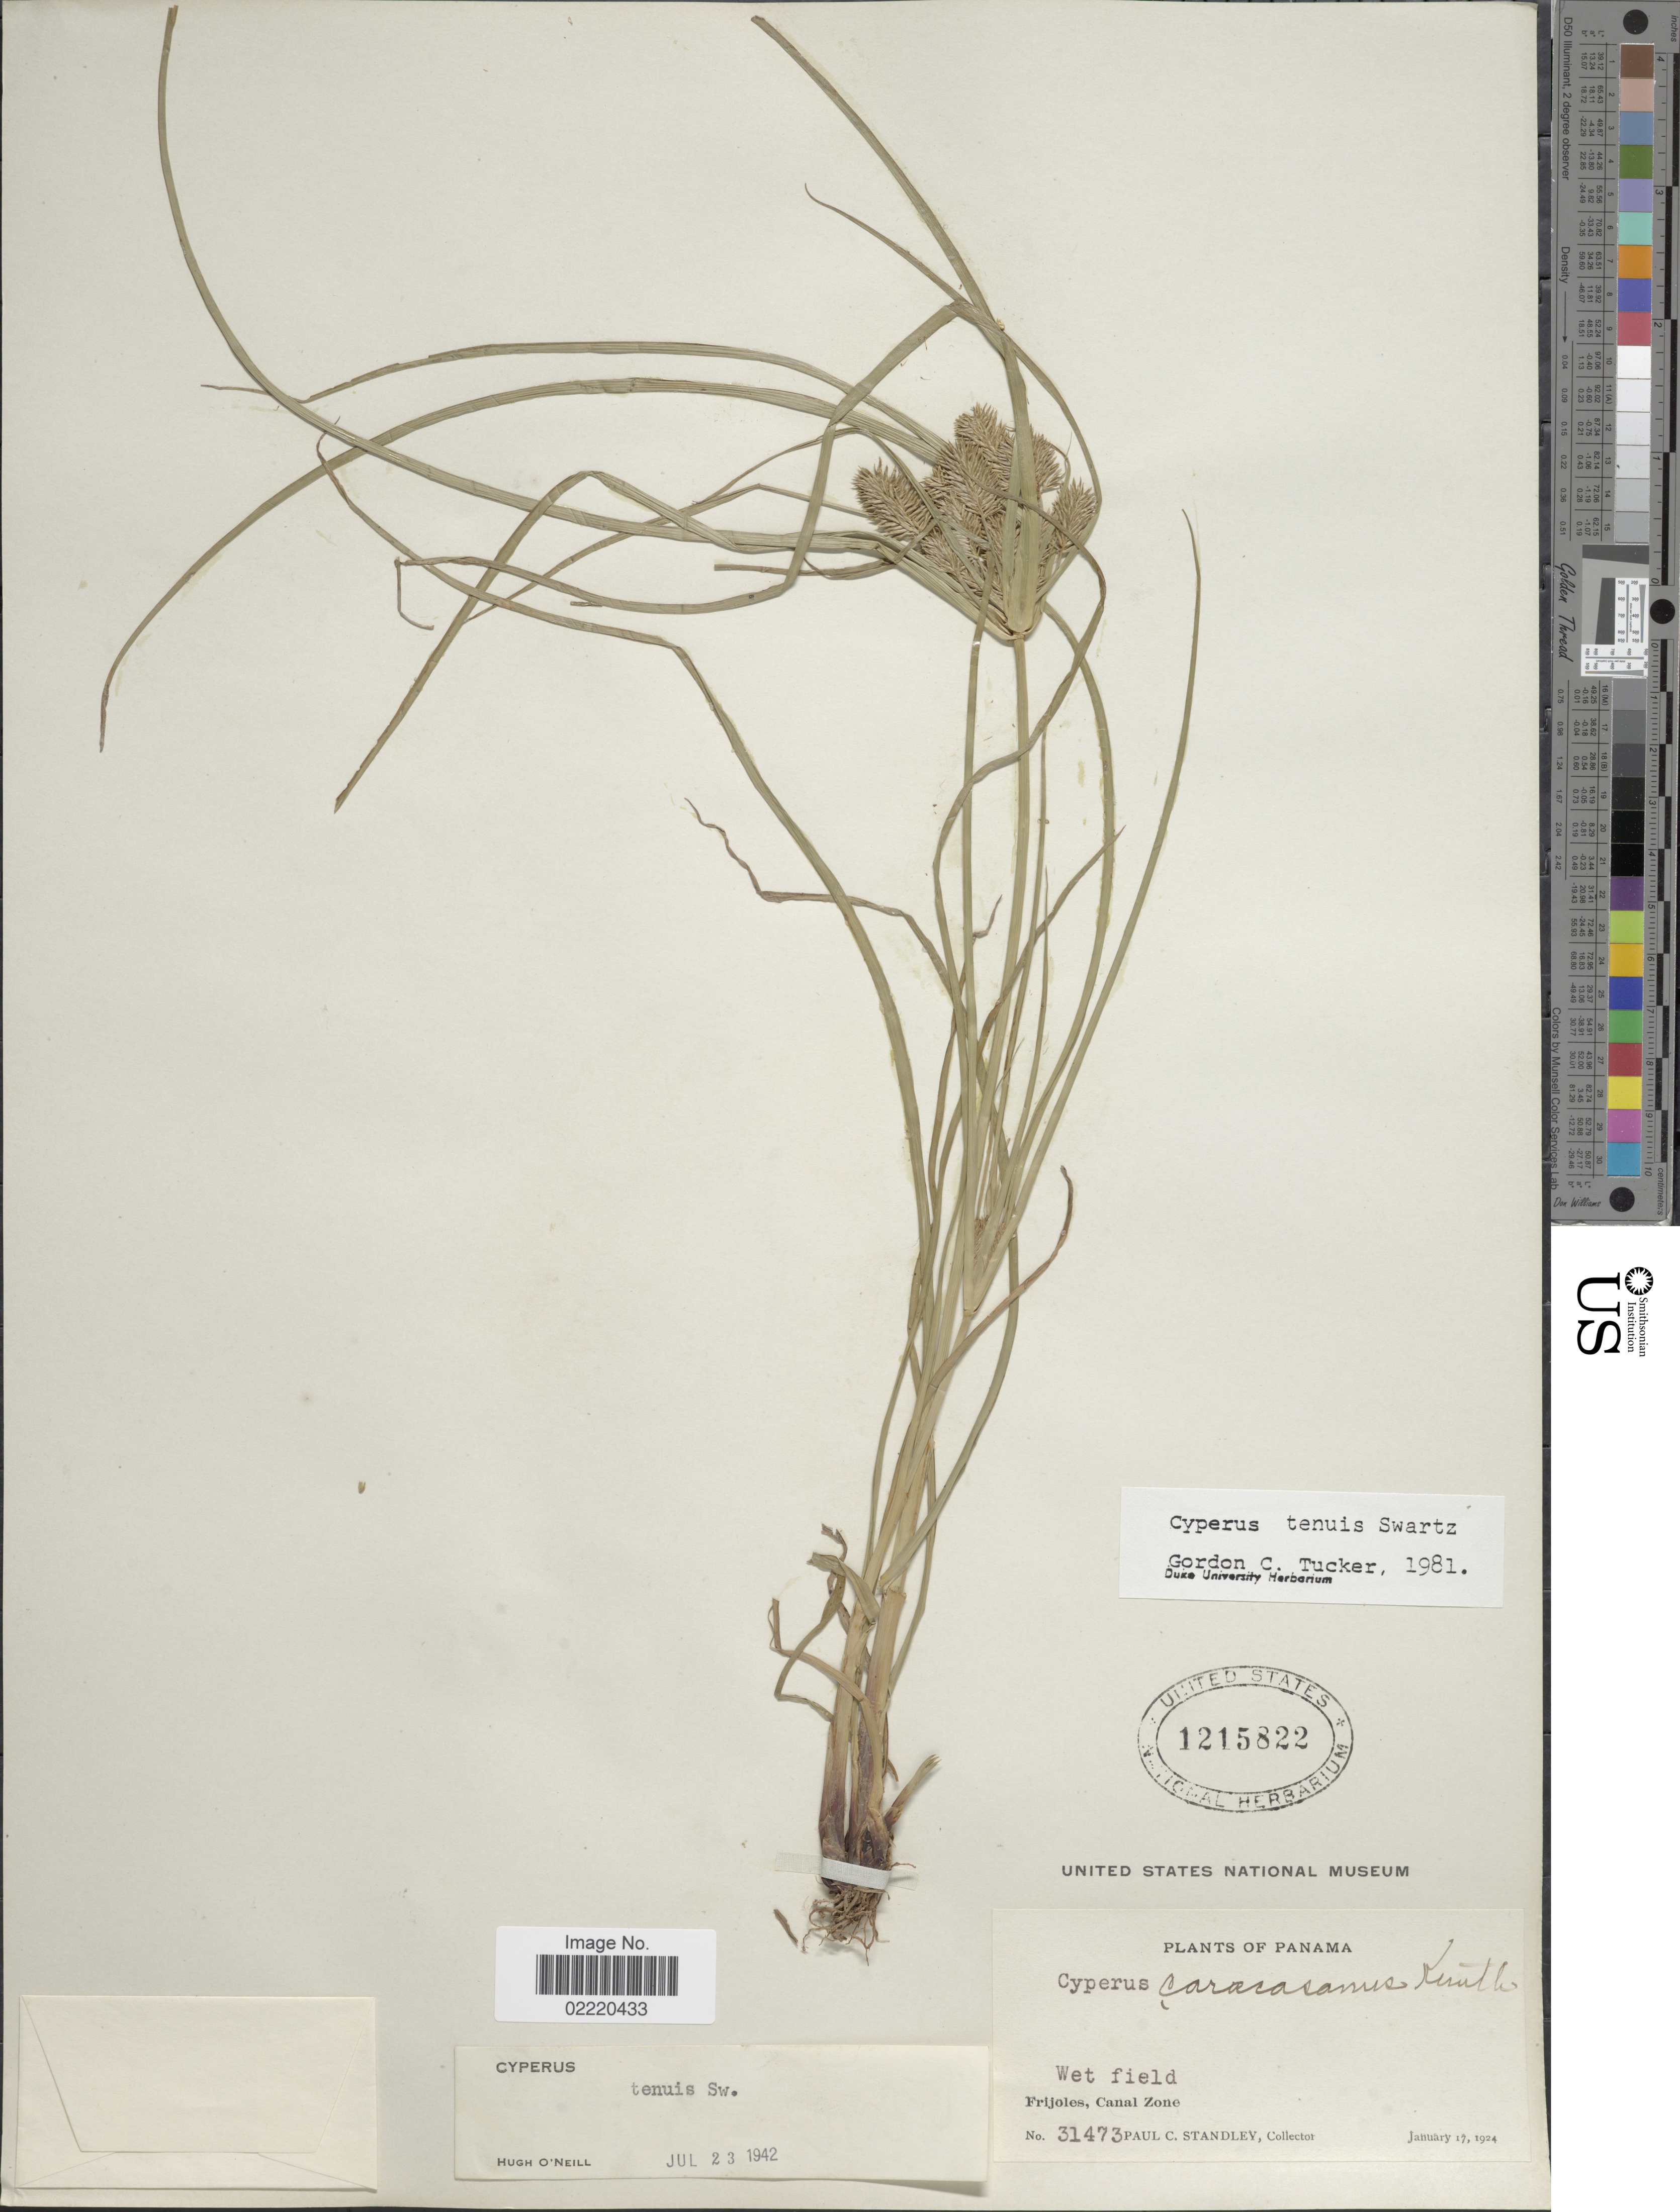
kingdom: Plantae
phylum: Tracheophyta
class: Liliopsida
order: Poales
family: Cyperaceae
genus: Cyperus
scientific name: Cyperus tenuis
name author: Sw.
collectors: P. C. Standley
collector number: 31473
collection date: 1924-01-17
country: Panama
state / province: Colón / Panamá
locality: Frijoles, Canal Zone.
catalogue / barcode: US 1215822